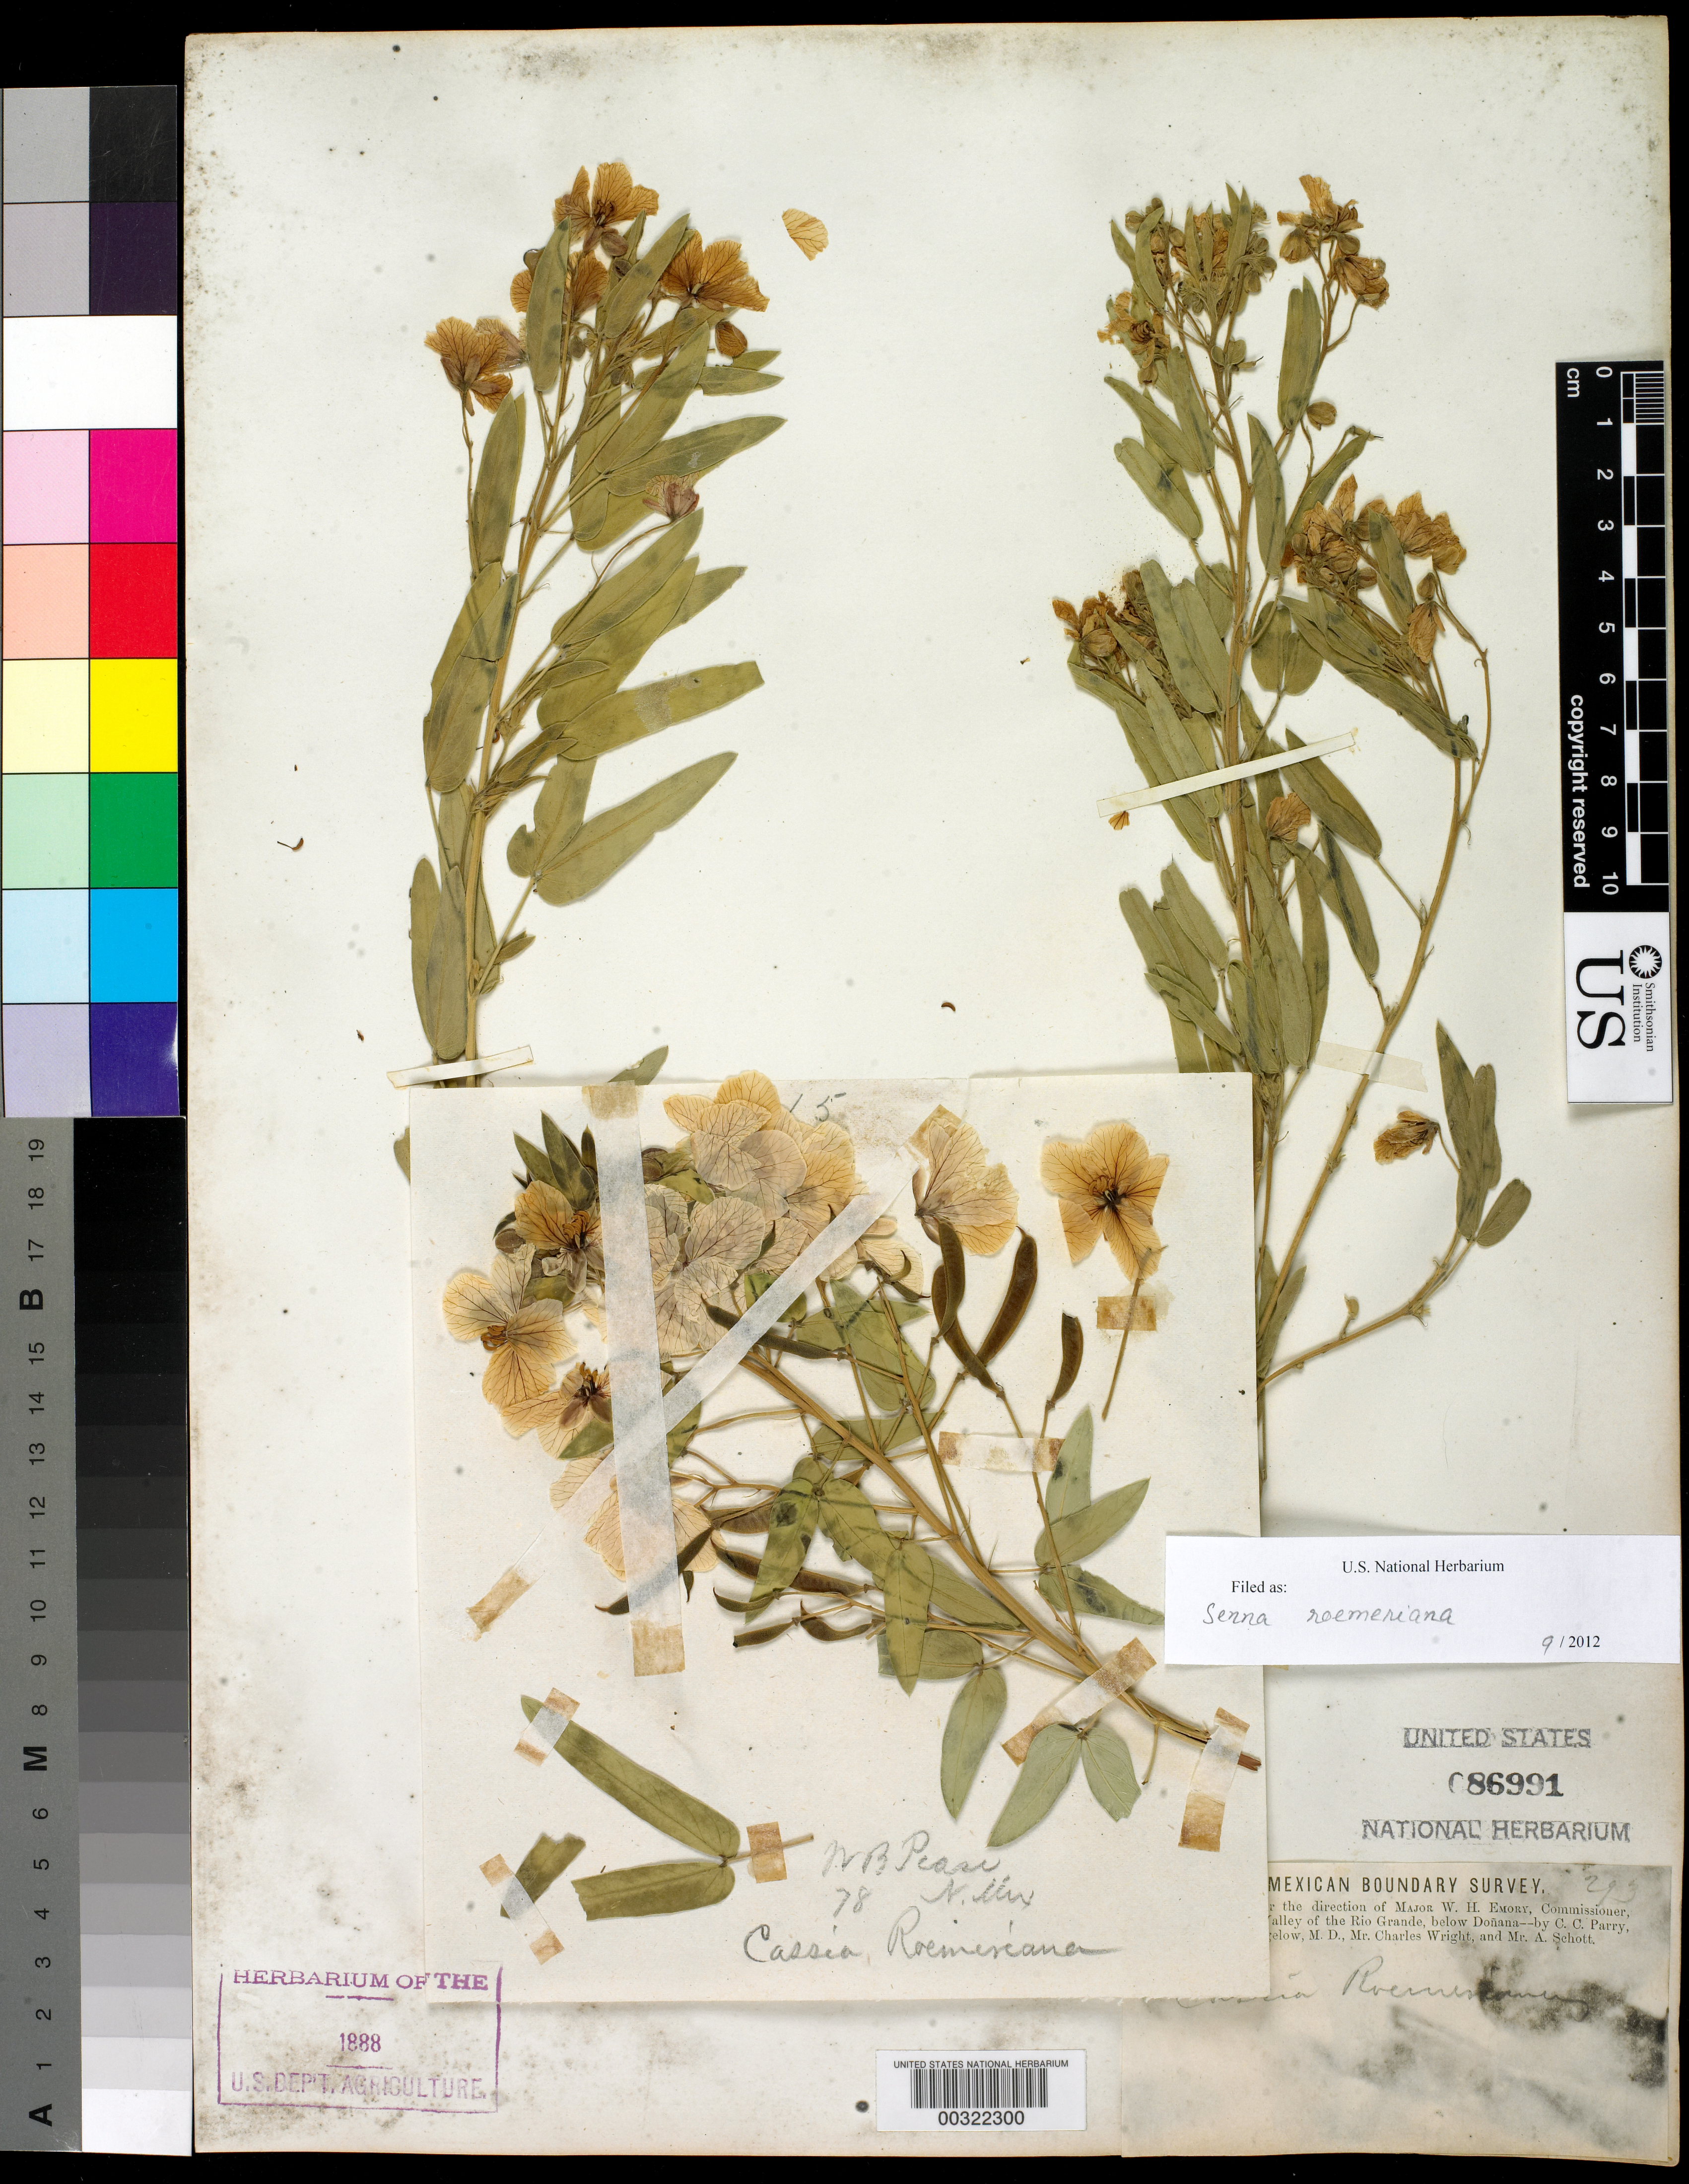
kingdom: Plantae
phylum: Tracheophyta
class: Magnoliopsida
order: Fabales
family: Fabaceae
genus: Senna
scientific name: Senna roemeriana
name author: (Scheele) H.S. Irwin & Barneby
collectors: C. C. Parry, J. M. Bigelow, C. Wright & A. L. Schott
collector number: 293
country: Mexico / United States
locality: In the valley of the Rio Grande, below Donana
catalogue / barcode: US 86991